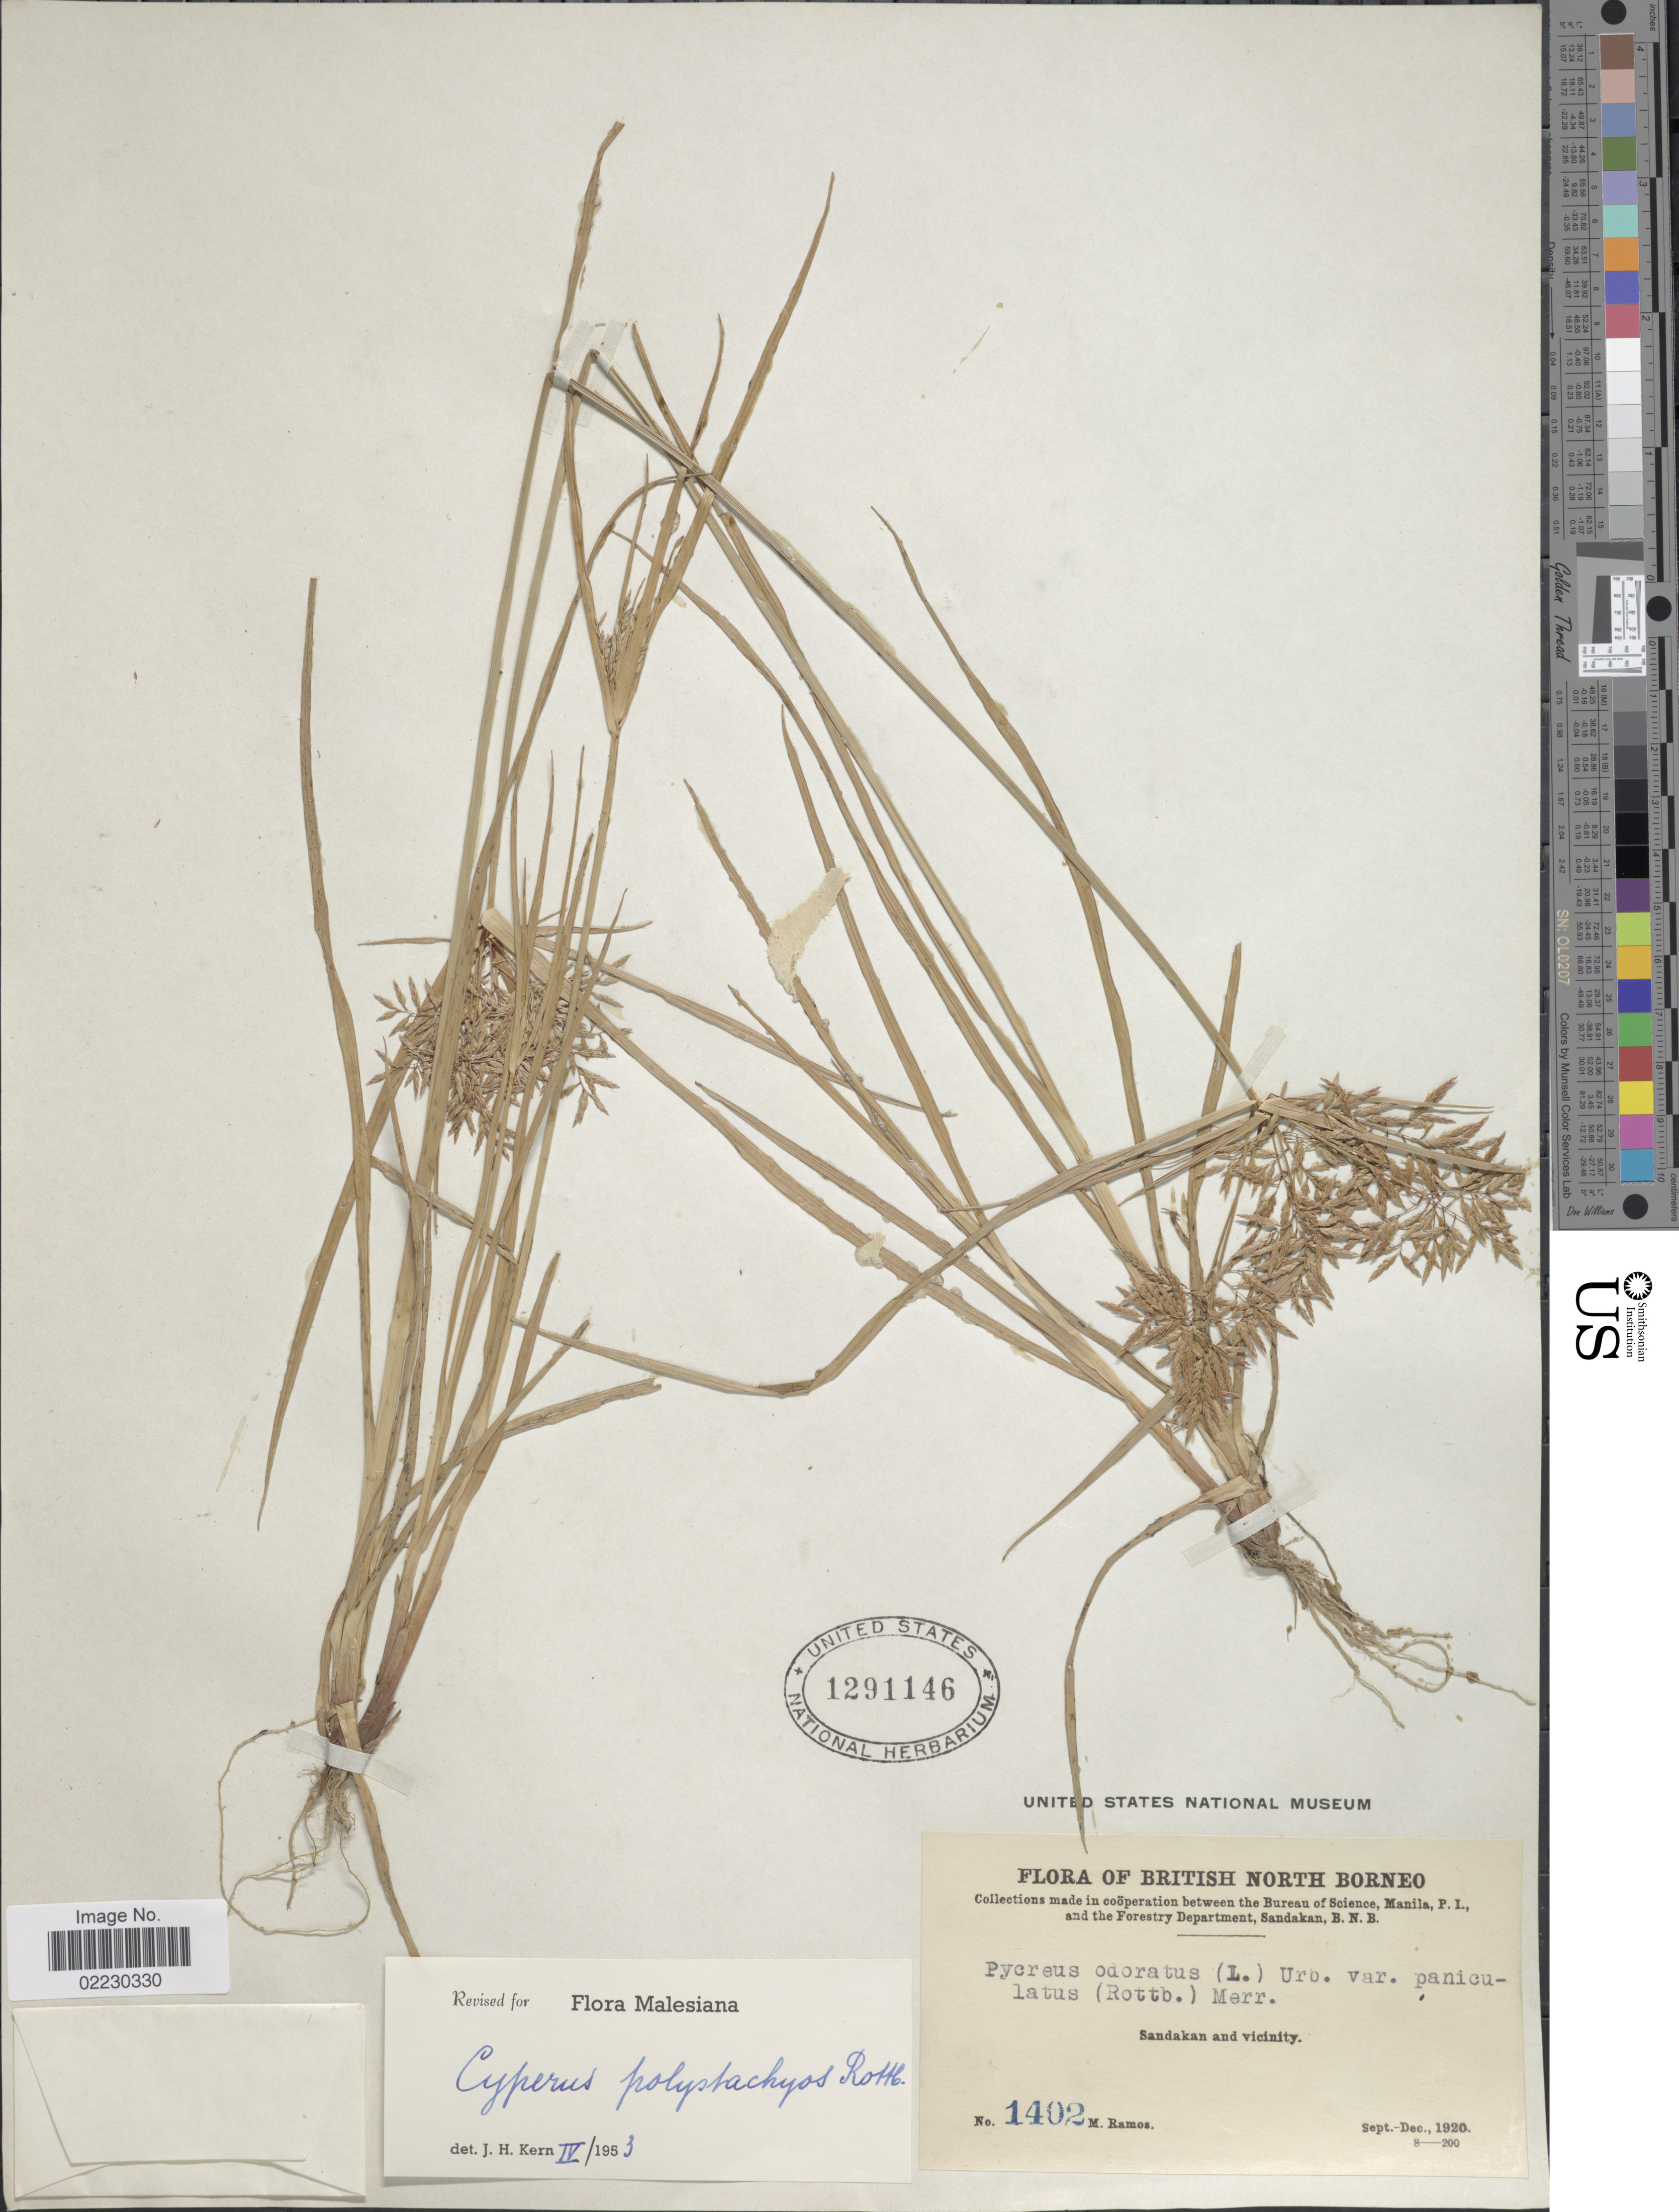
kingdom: Plantae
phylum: Tracheophyta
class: Liliopsida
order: Poales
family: Cyperaceae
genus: Cyperus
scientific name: Cyperus polystachyos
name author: Rottb.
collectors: M. Ramos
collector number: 1402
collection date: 1920-07/1920-12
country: Malaysia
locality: British North Borneo, Sandakan and vicinity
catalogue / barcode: US 1291146